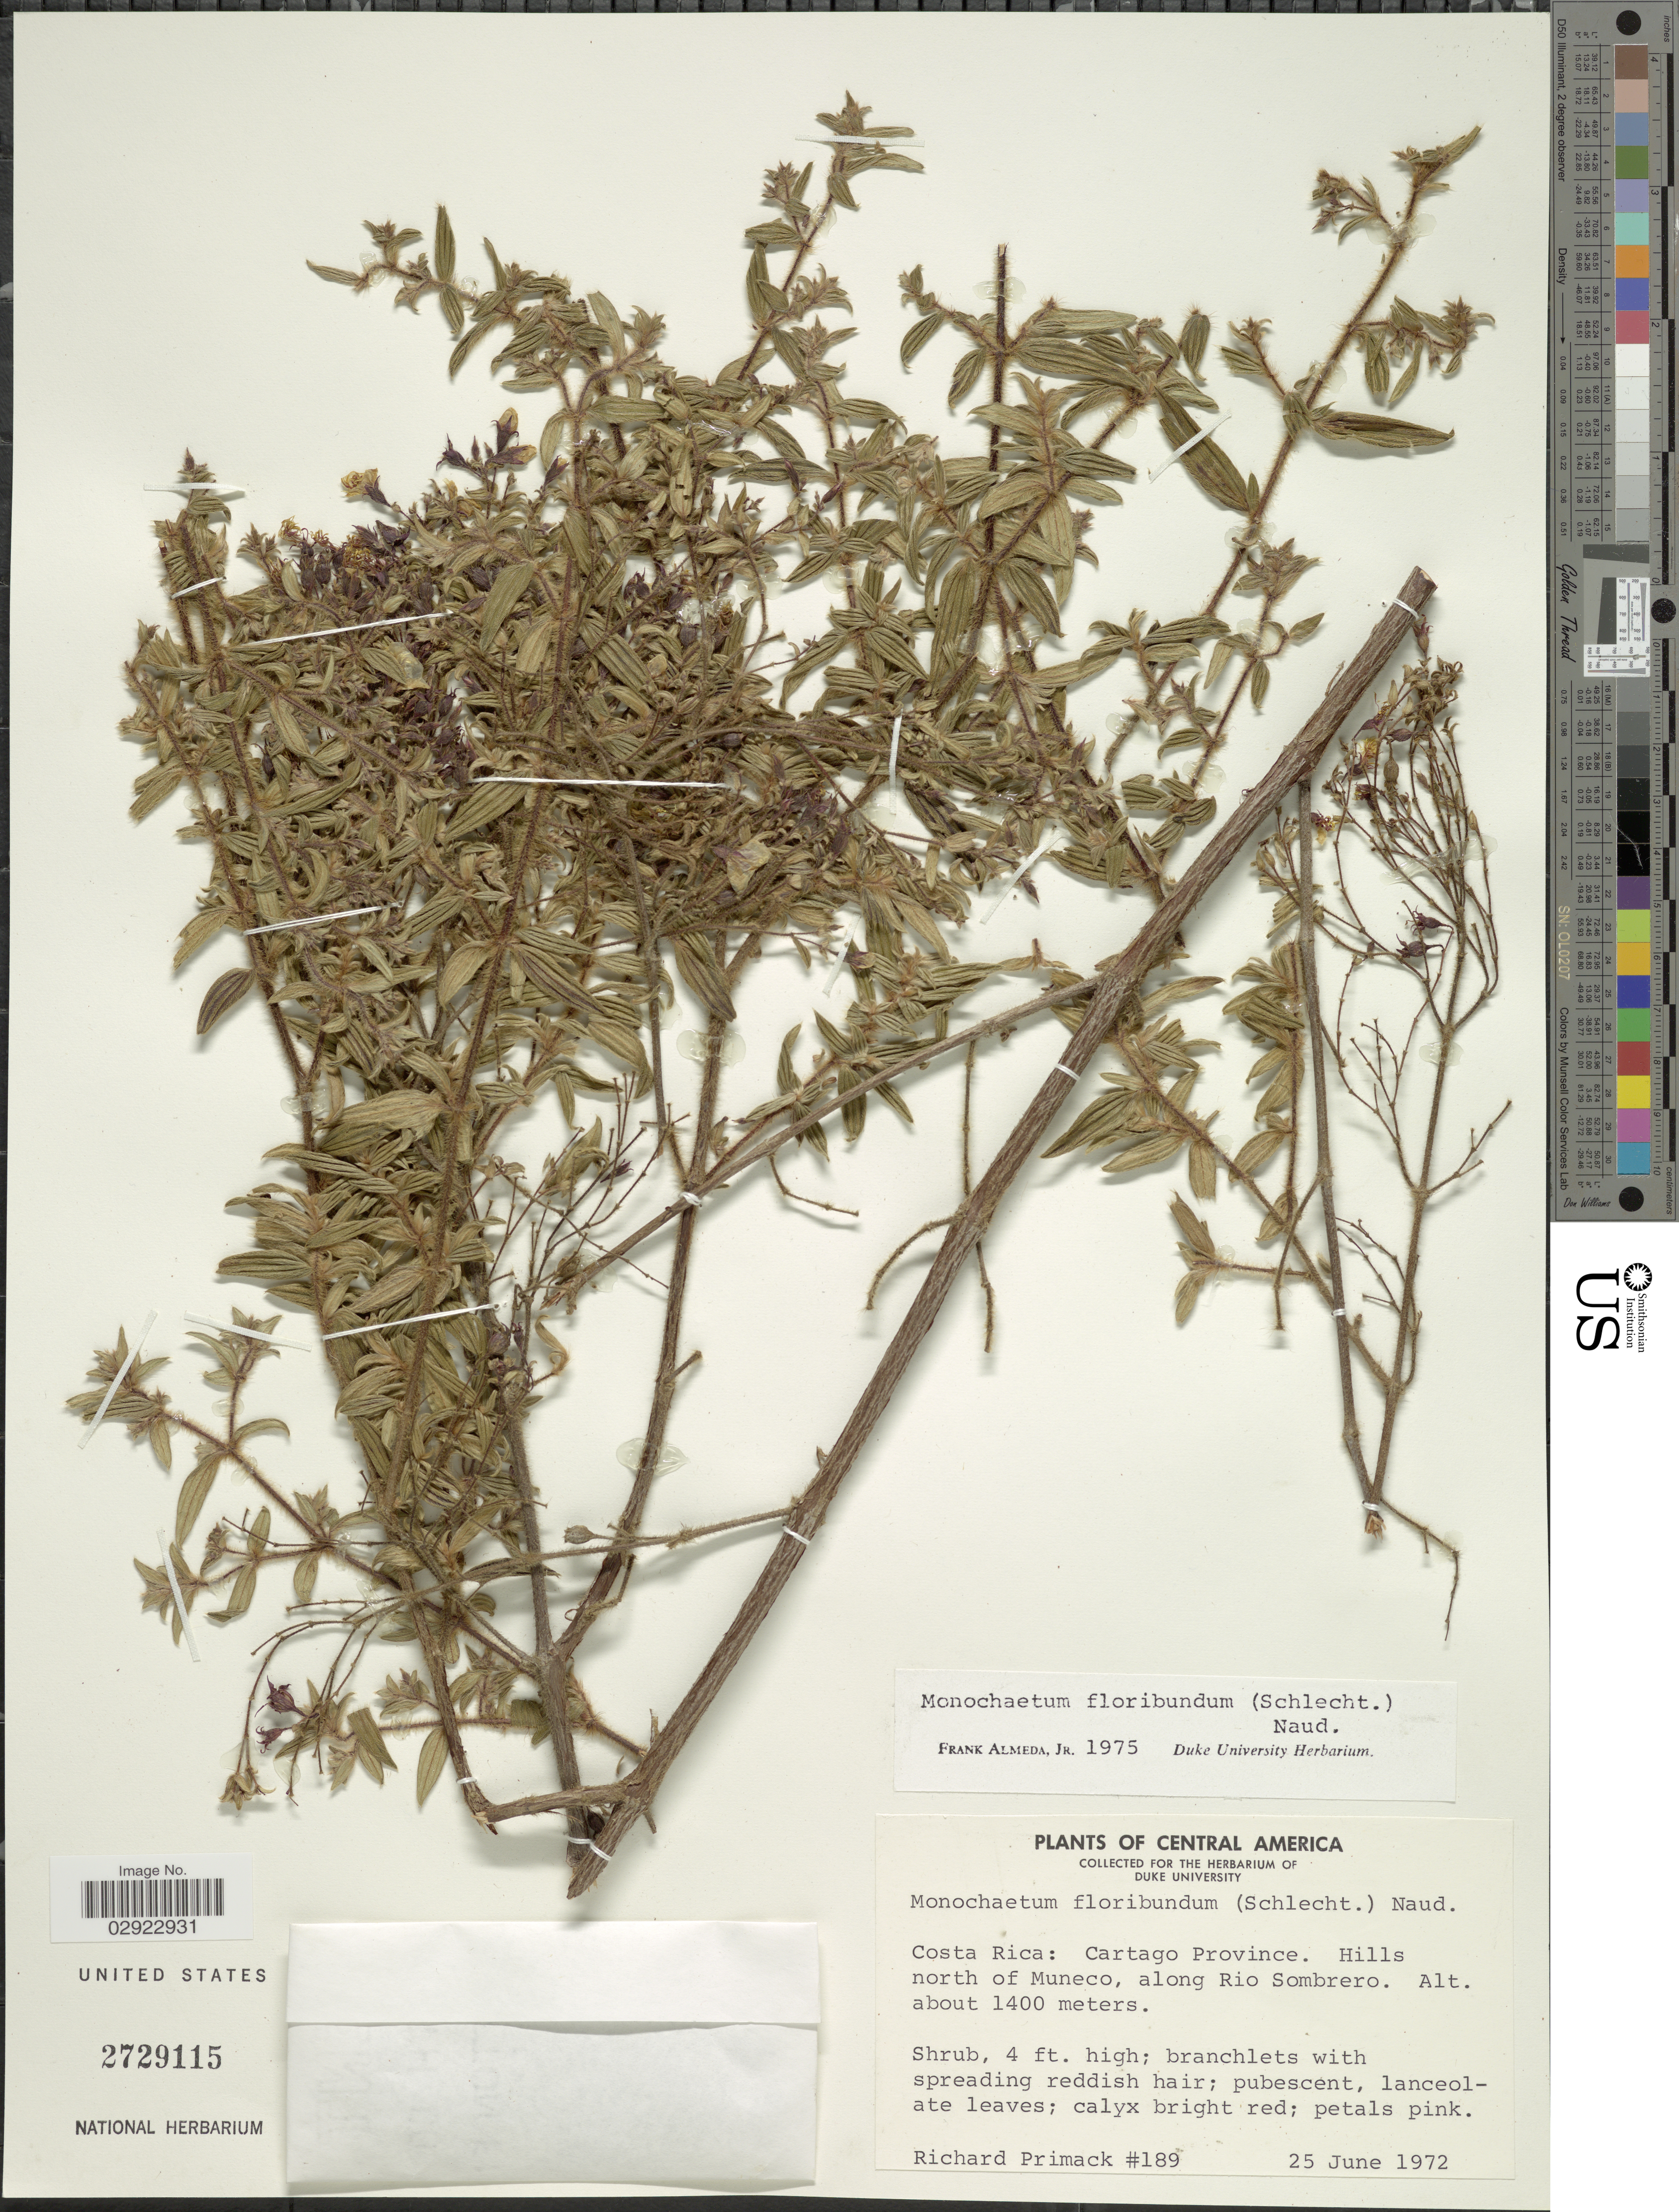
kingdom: Plantae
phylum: Tracheophyta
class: Magnoliopsida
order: Myrtales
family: Melastomataceae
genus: Monochaetum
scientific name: Monochaetum floribundum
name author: (Schltdl.) Naudin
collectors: R. Primack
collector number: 189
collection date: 1972-06-25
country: Costa Rica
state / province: Cartago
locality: Costa Rica: Cartago Province. Hills north of Muneco along Rio Sombrero.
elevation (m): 1400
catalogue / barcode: US 2729115